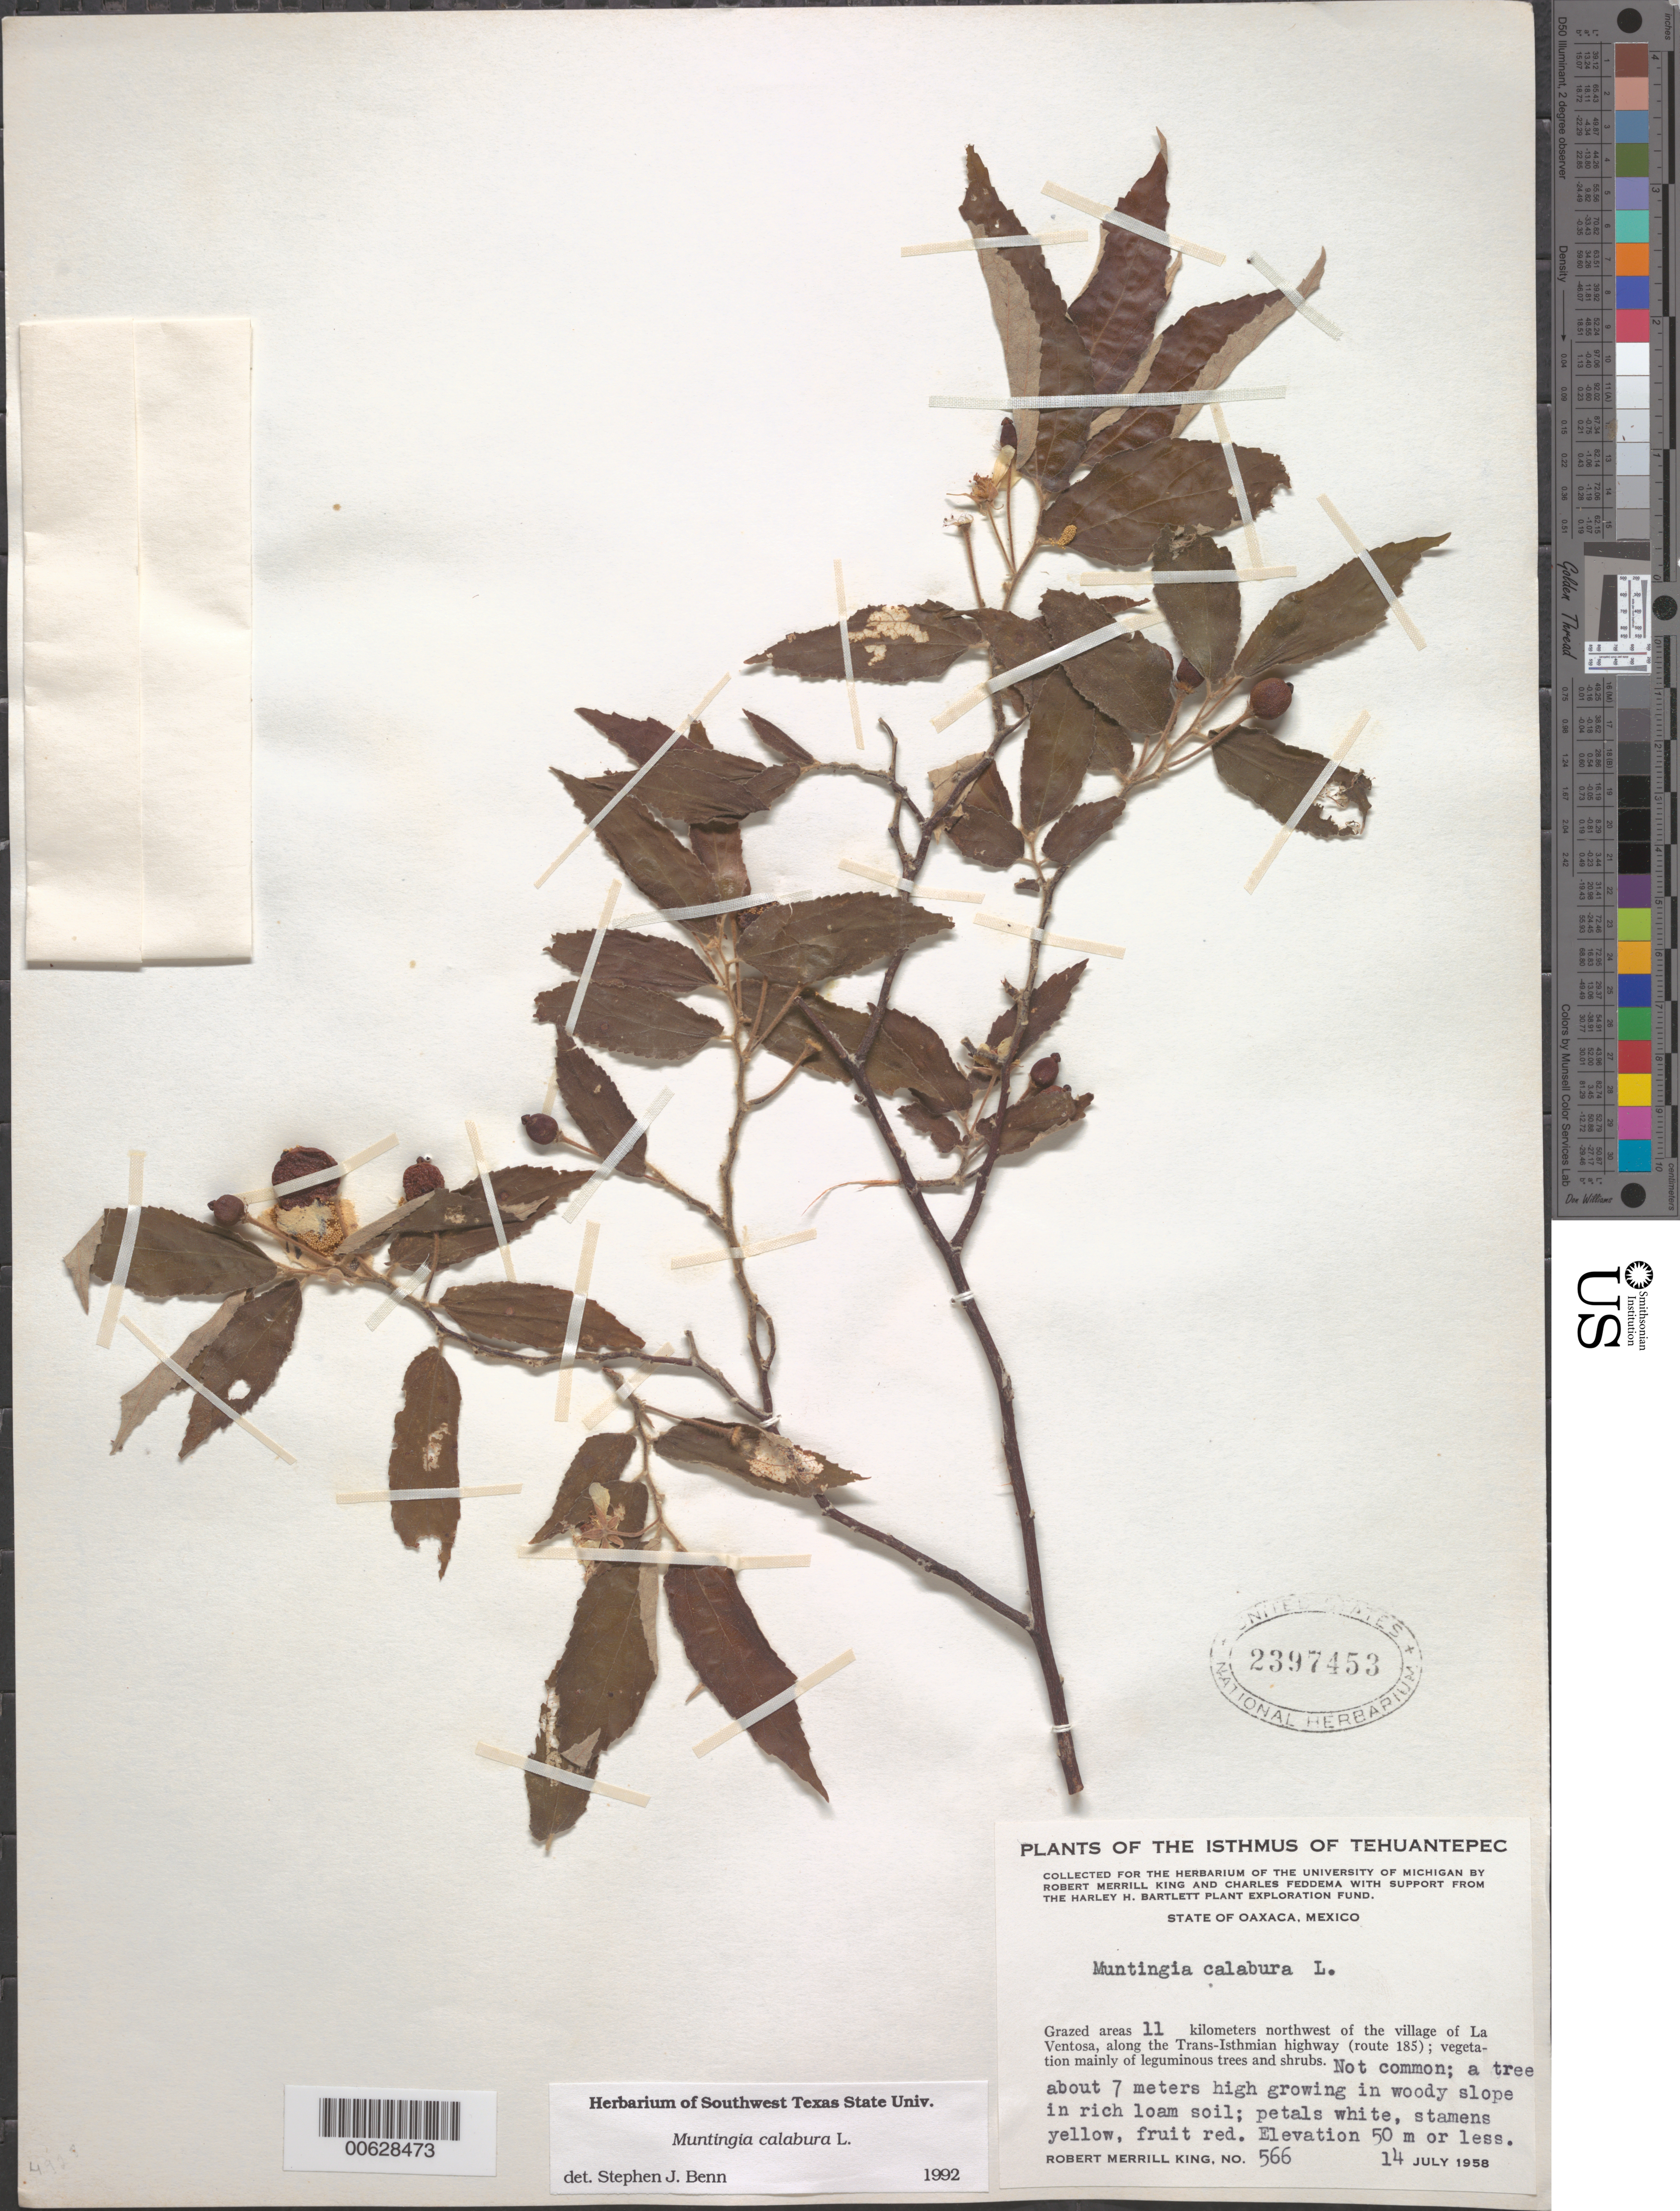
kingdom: Plantae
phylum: Tracheophyta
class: Magnoliopsida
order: Malvales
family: Muntingiaceae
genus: Muntingia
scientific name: Muntingia calabura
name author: L.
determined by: Benn, S. J.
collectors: R. M. King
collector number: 566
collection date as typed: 14 Jul 1958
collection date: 1958-07-14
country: Mexico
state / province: Oaxaca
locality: Isthmus of Tehuantepec. 11 km NW of the village of La Ventosa, along the Trans-Isthmian Hwy (route 185).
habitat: Grazed areas.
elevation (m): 50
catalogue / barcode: US 2397453